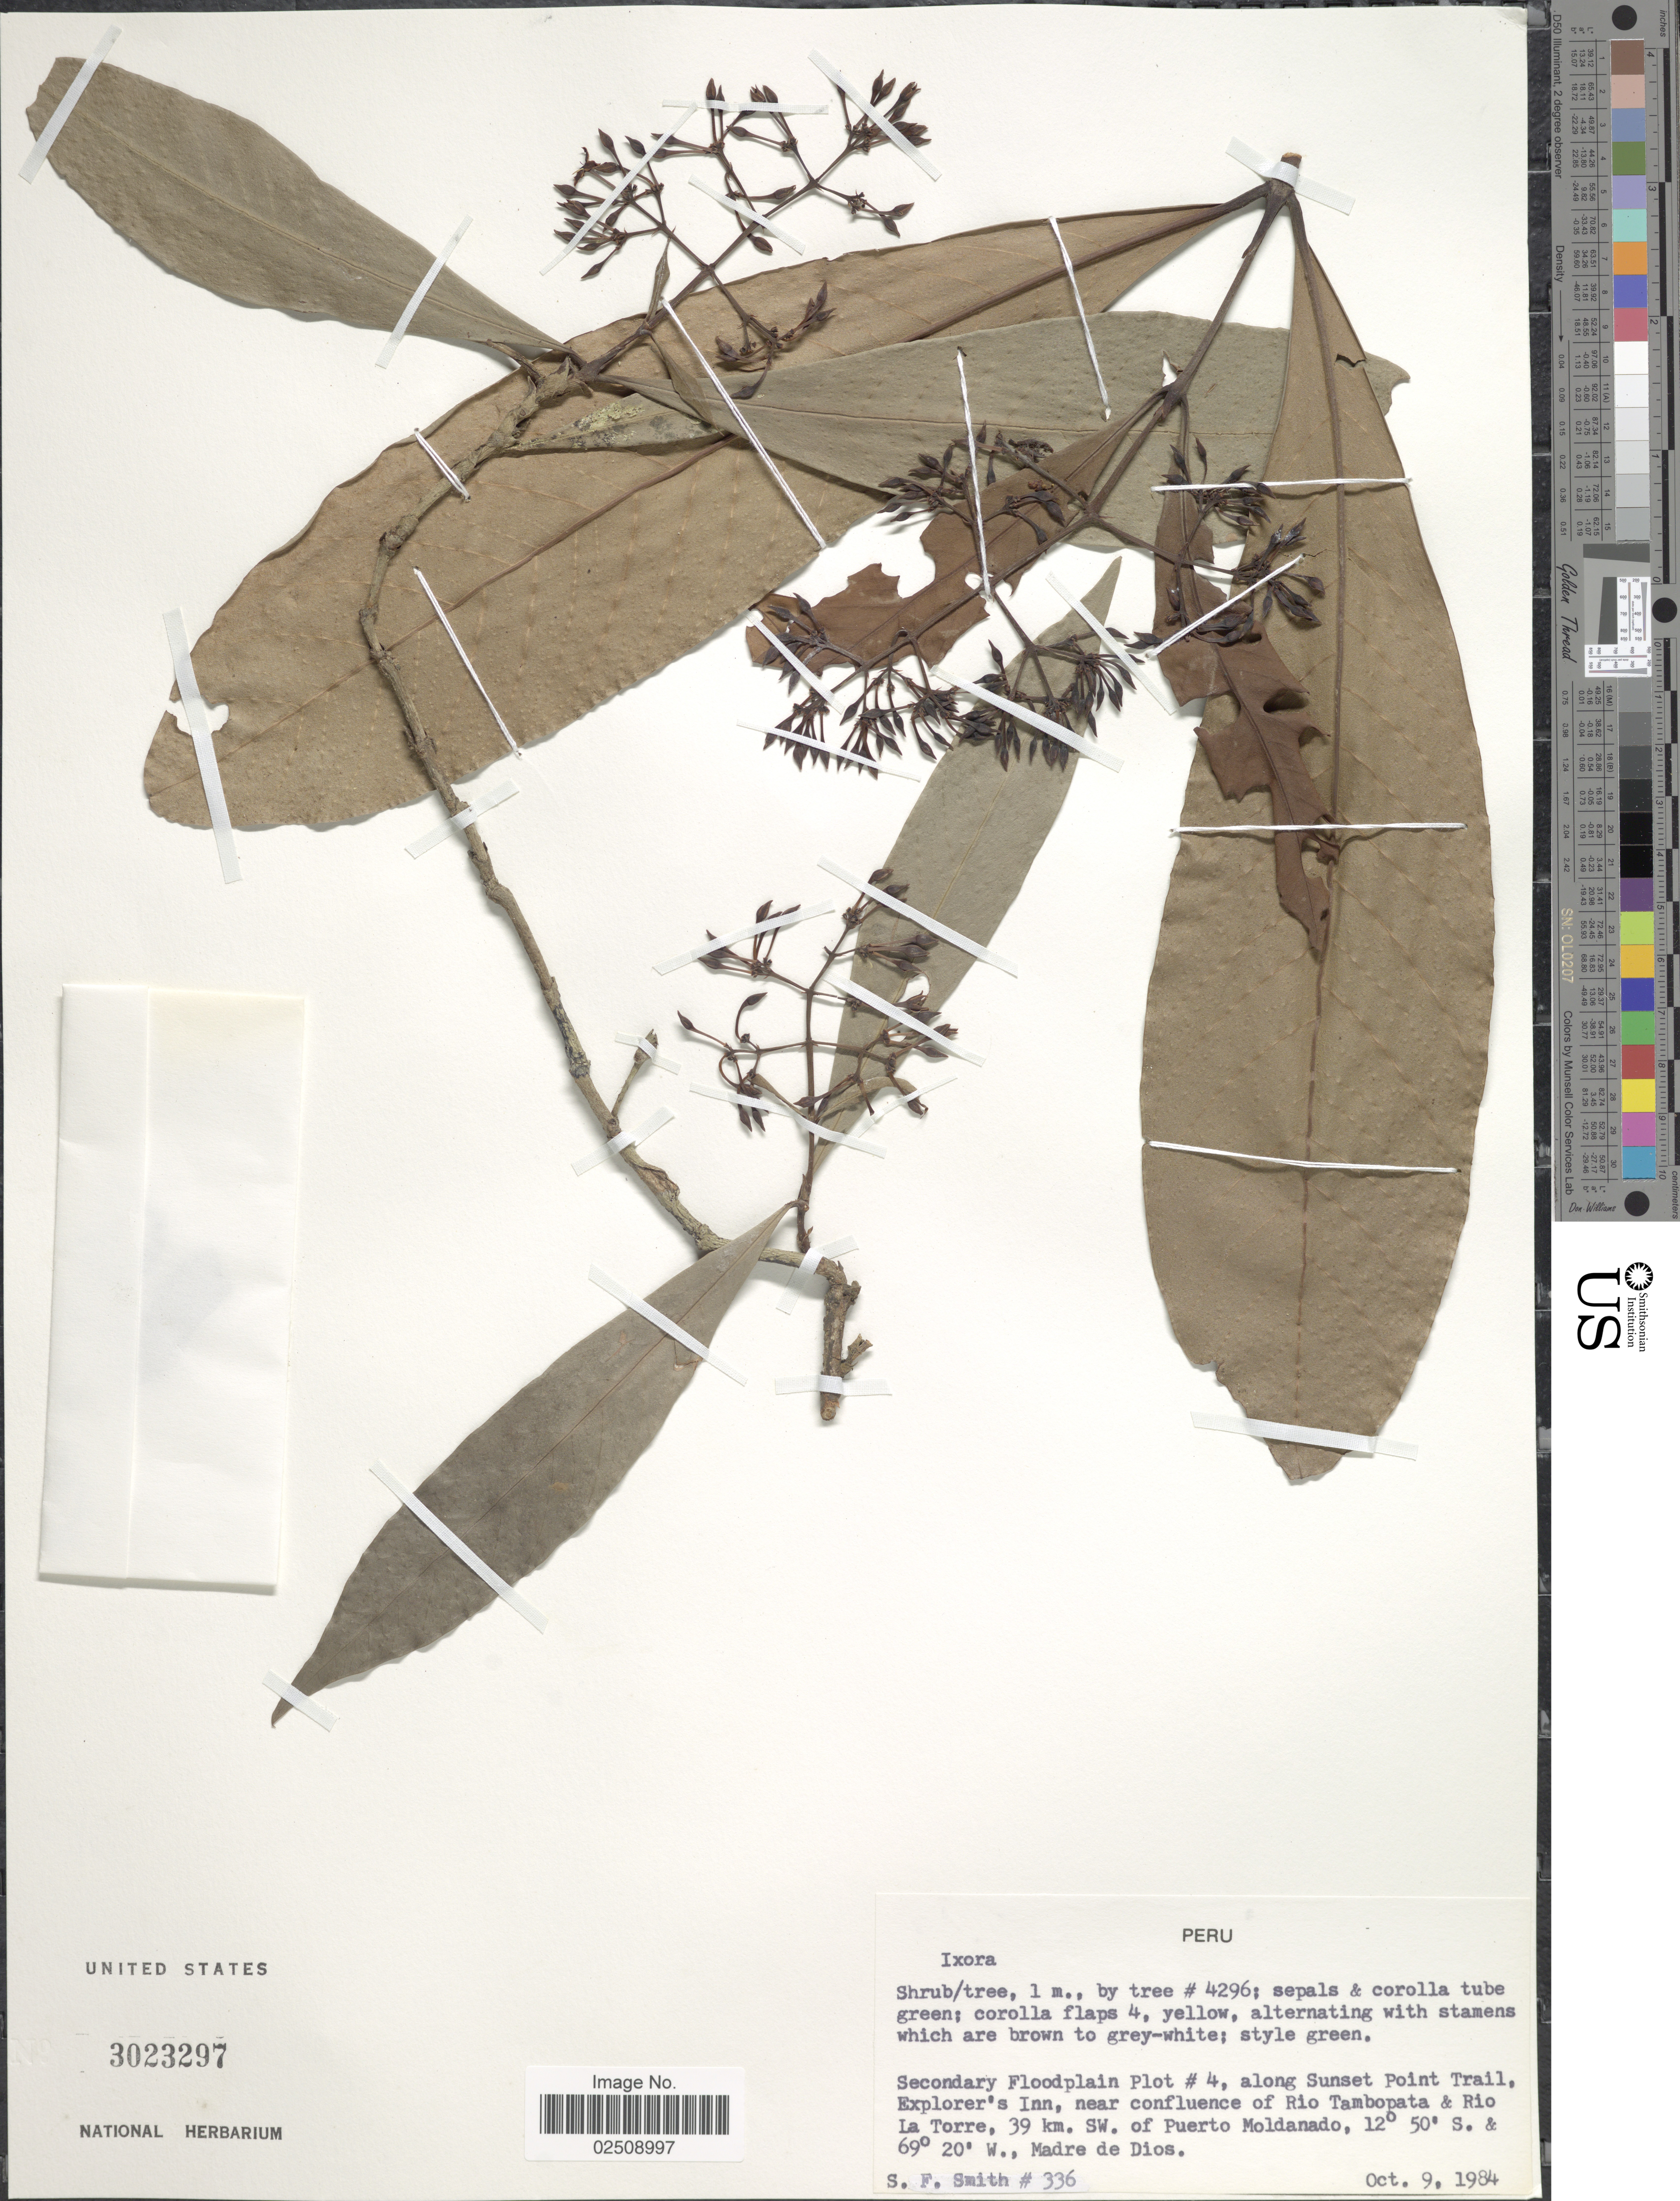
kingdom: Plantae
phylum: Tracheophyta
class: Magnoliopsida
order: Gentianales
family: Rubiaceae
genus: Ixora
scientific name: Ixora sp.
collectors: S.F. Smith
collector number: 336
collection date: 1984-10-09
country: Peru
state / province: Madre de Dios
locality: Secondary Floodplain Plot # 4, along Sunset Point Trail, Explorer's Inn, near confluence of Rio Tambopata & Rio La Torre, 39 km SW. of Puerto Maldanado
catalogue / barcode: US 3023297